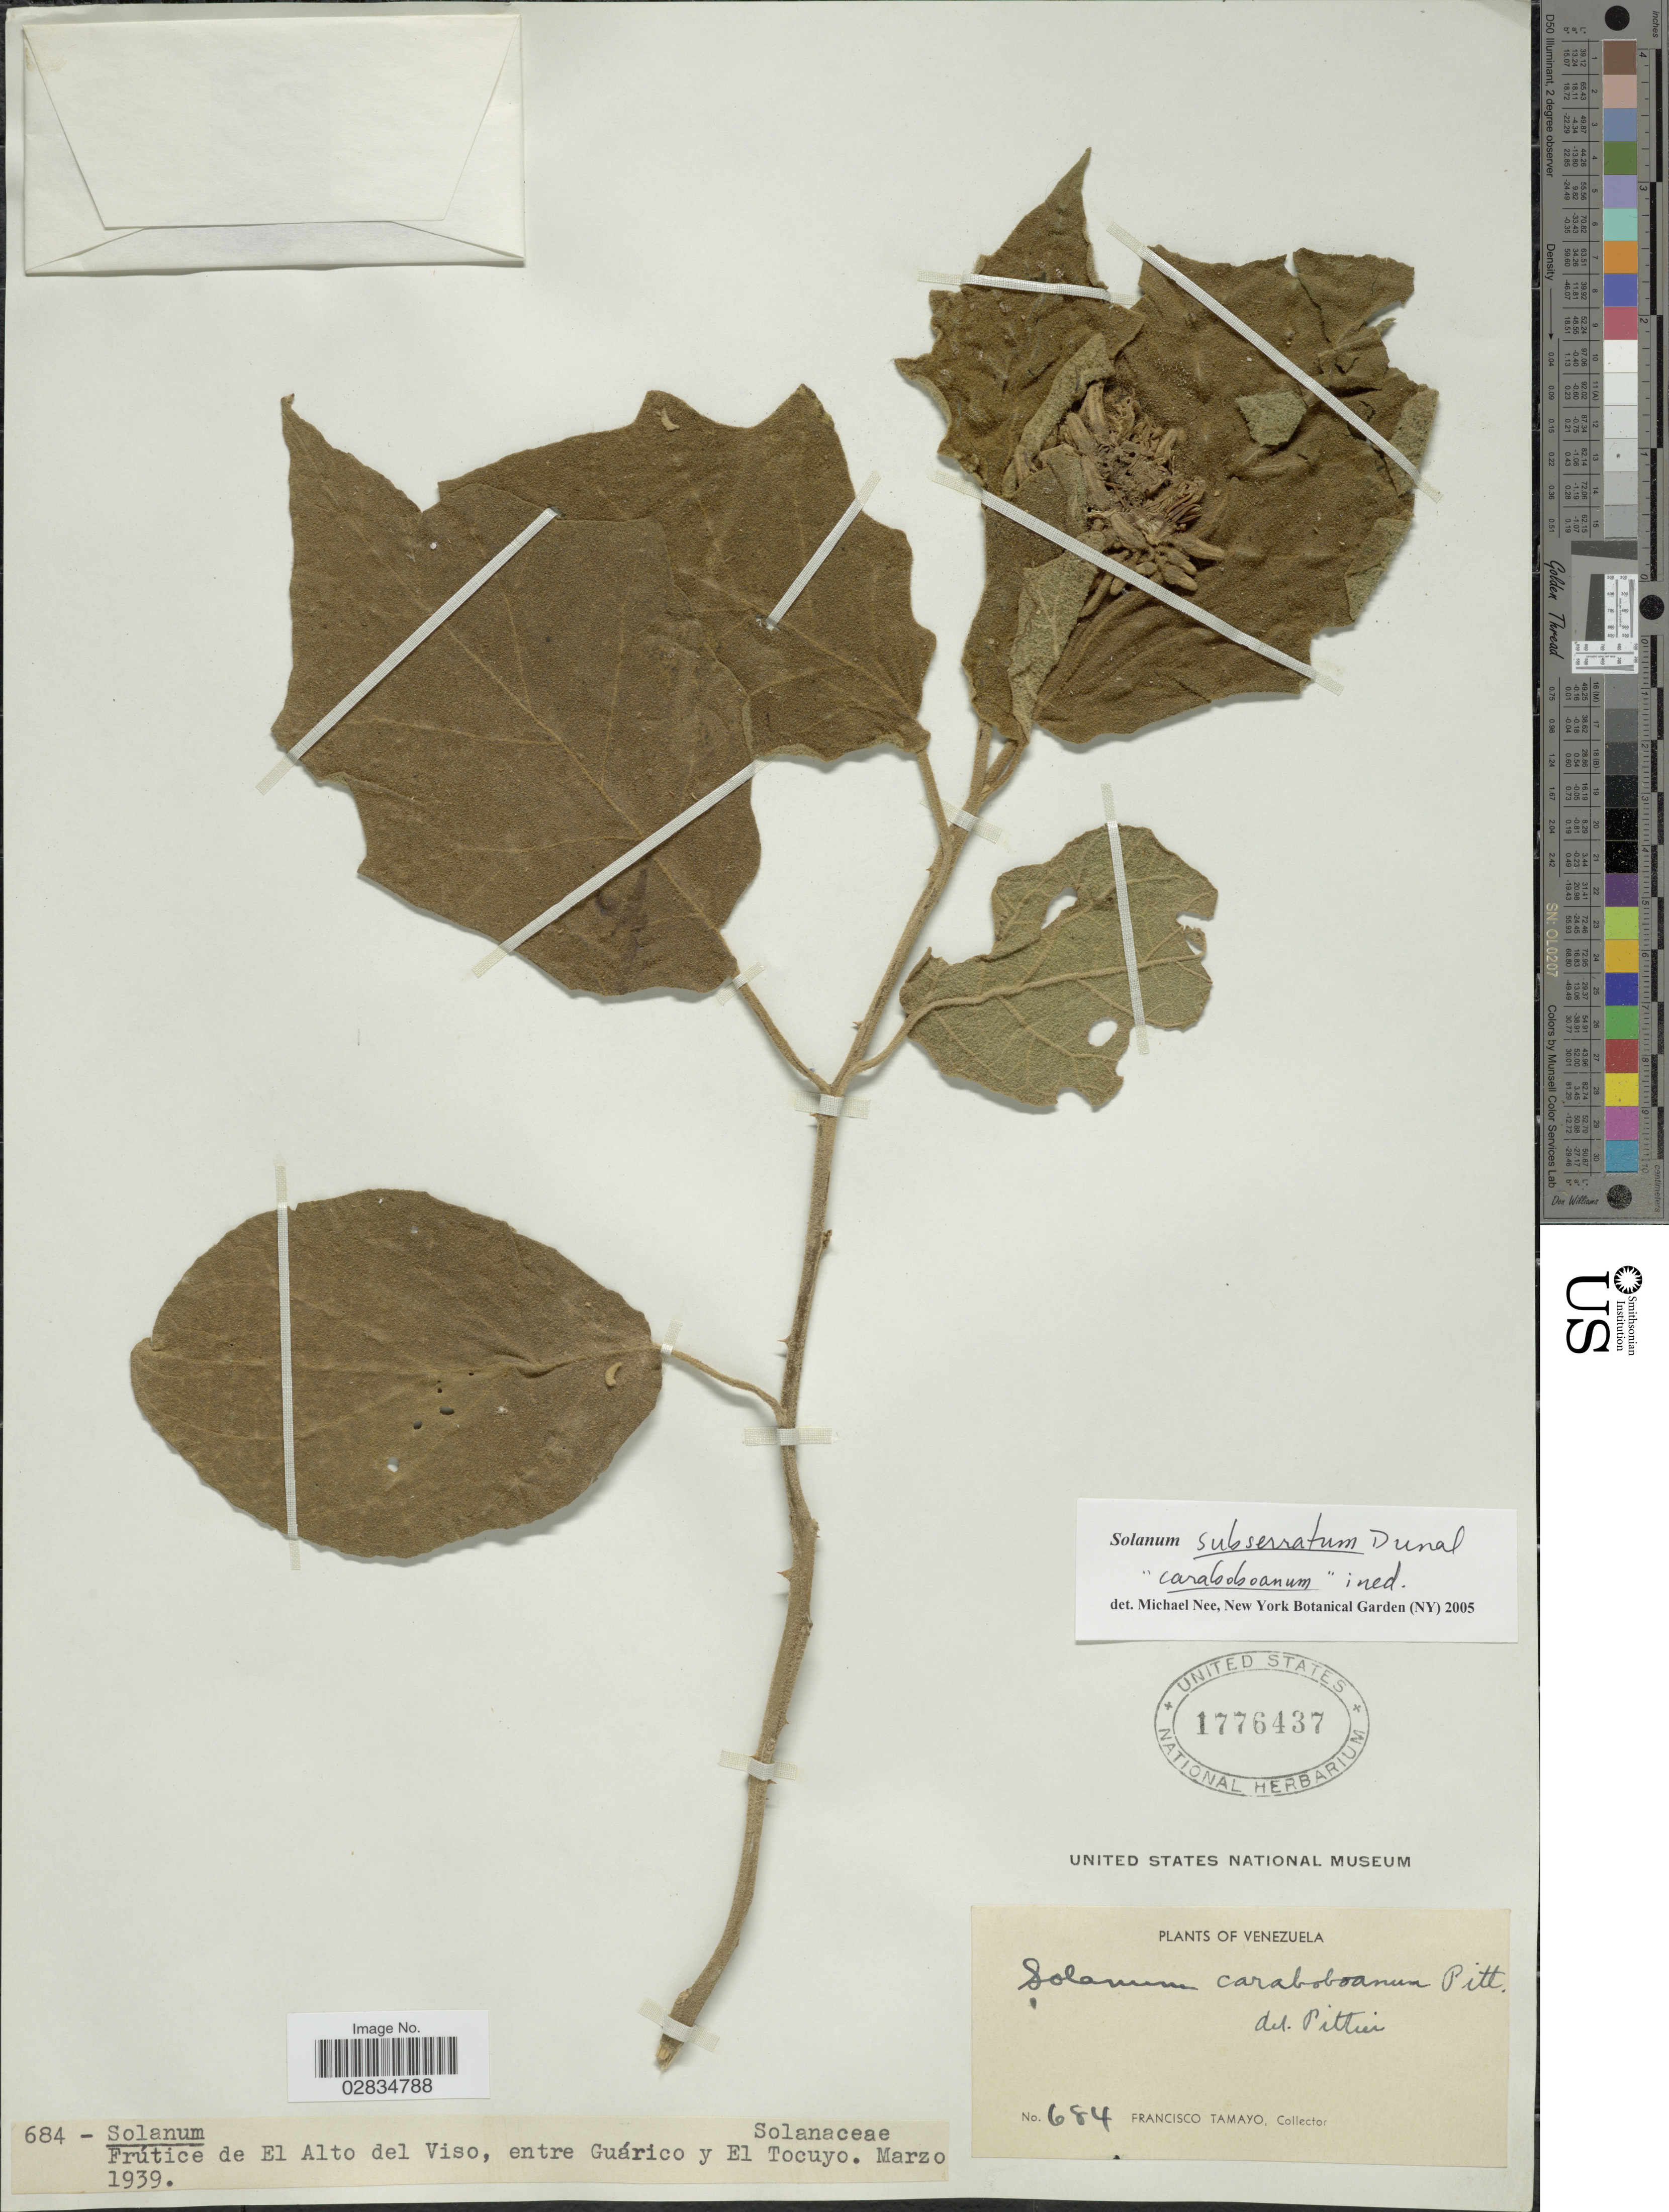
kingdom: Plantae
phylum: Tracheophyta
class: Magnoliopsida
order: Solanales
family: Solanaceae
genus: Solanum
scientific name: Solanum subserratum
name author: Dunal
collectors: F. Tamayo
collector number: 684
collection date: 1939-03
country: Venezuela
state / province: Guárico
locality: Frútice de El Alto del Viso, entre Guárico y El Tocuyo.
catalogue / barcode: US 1776437